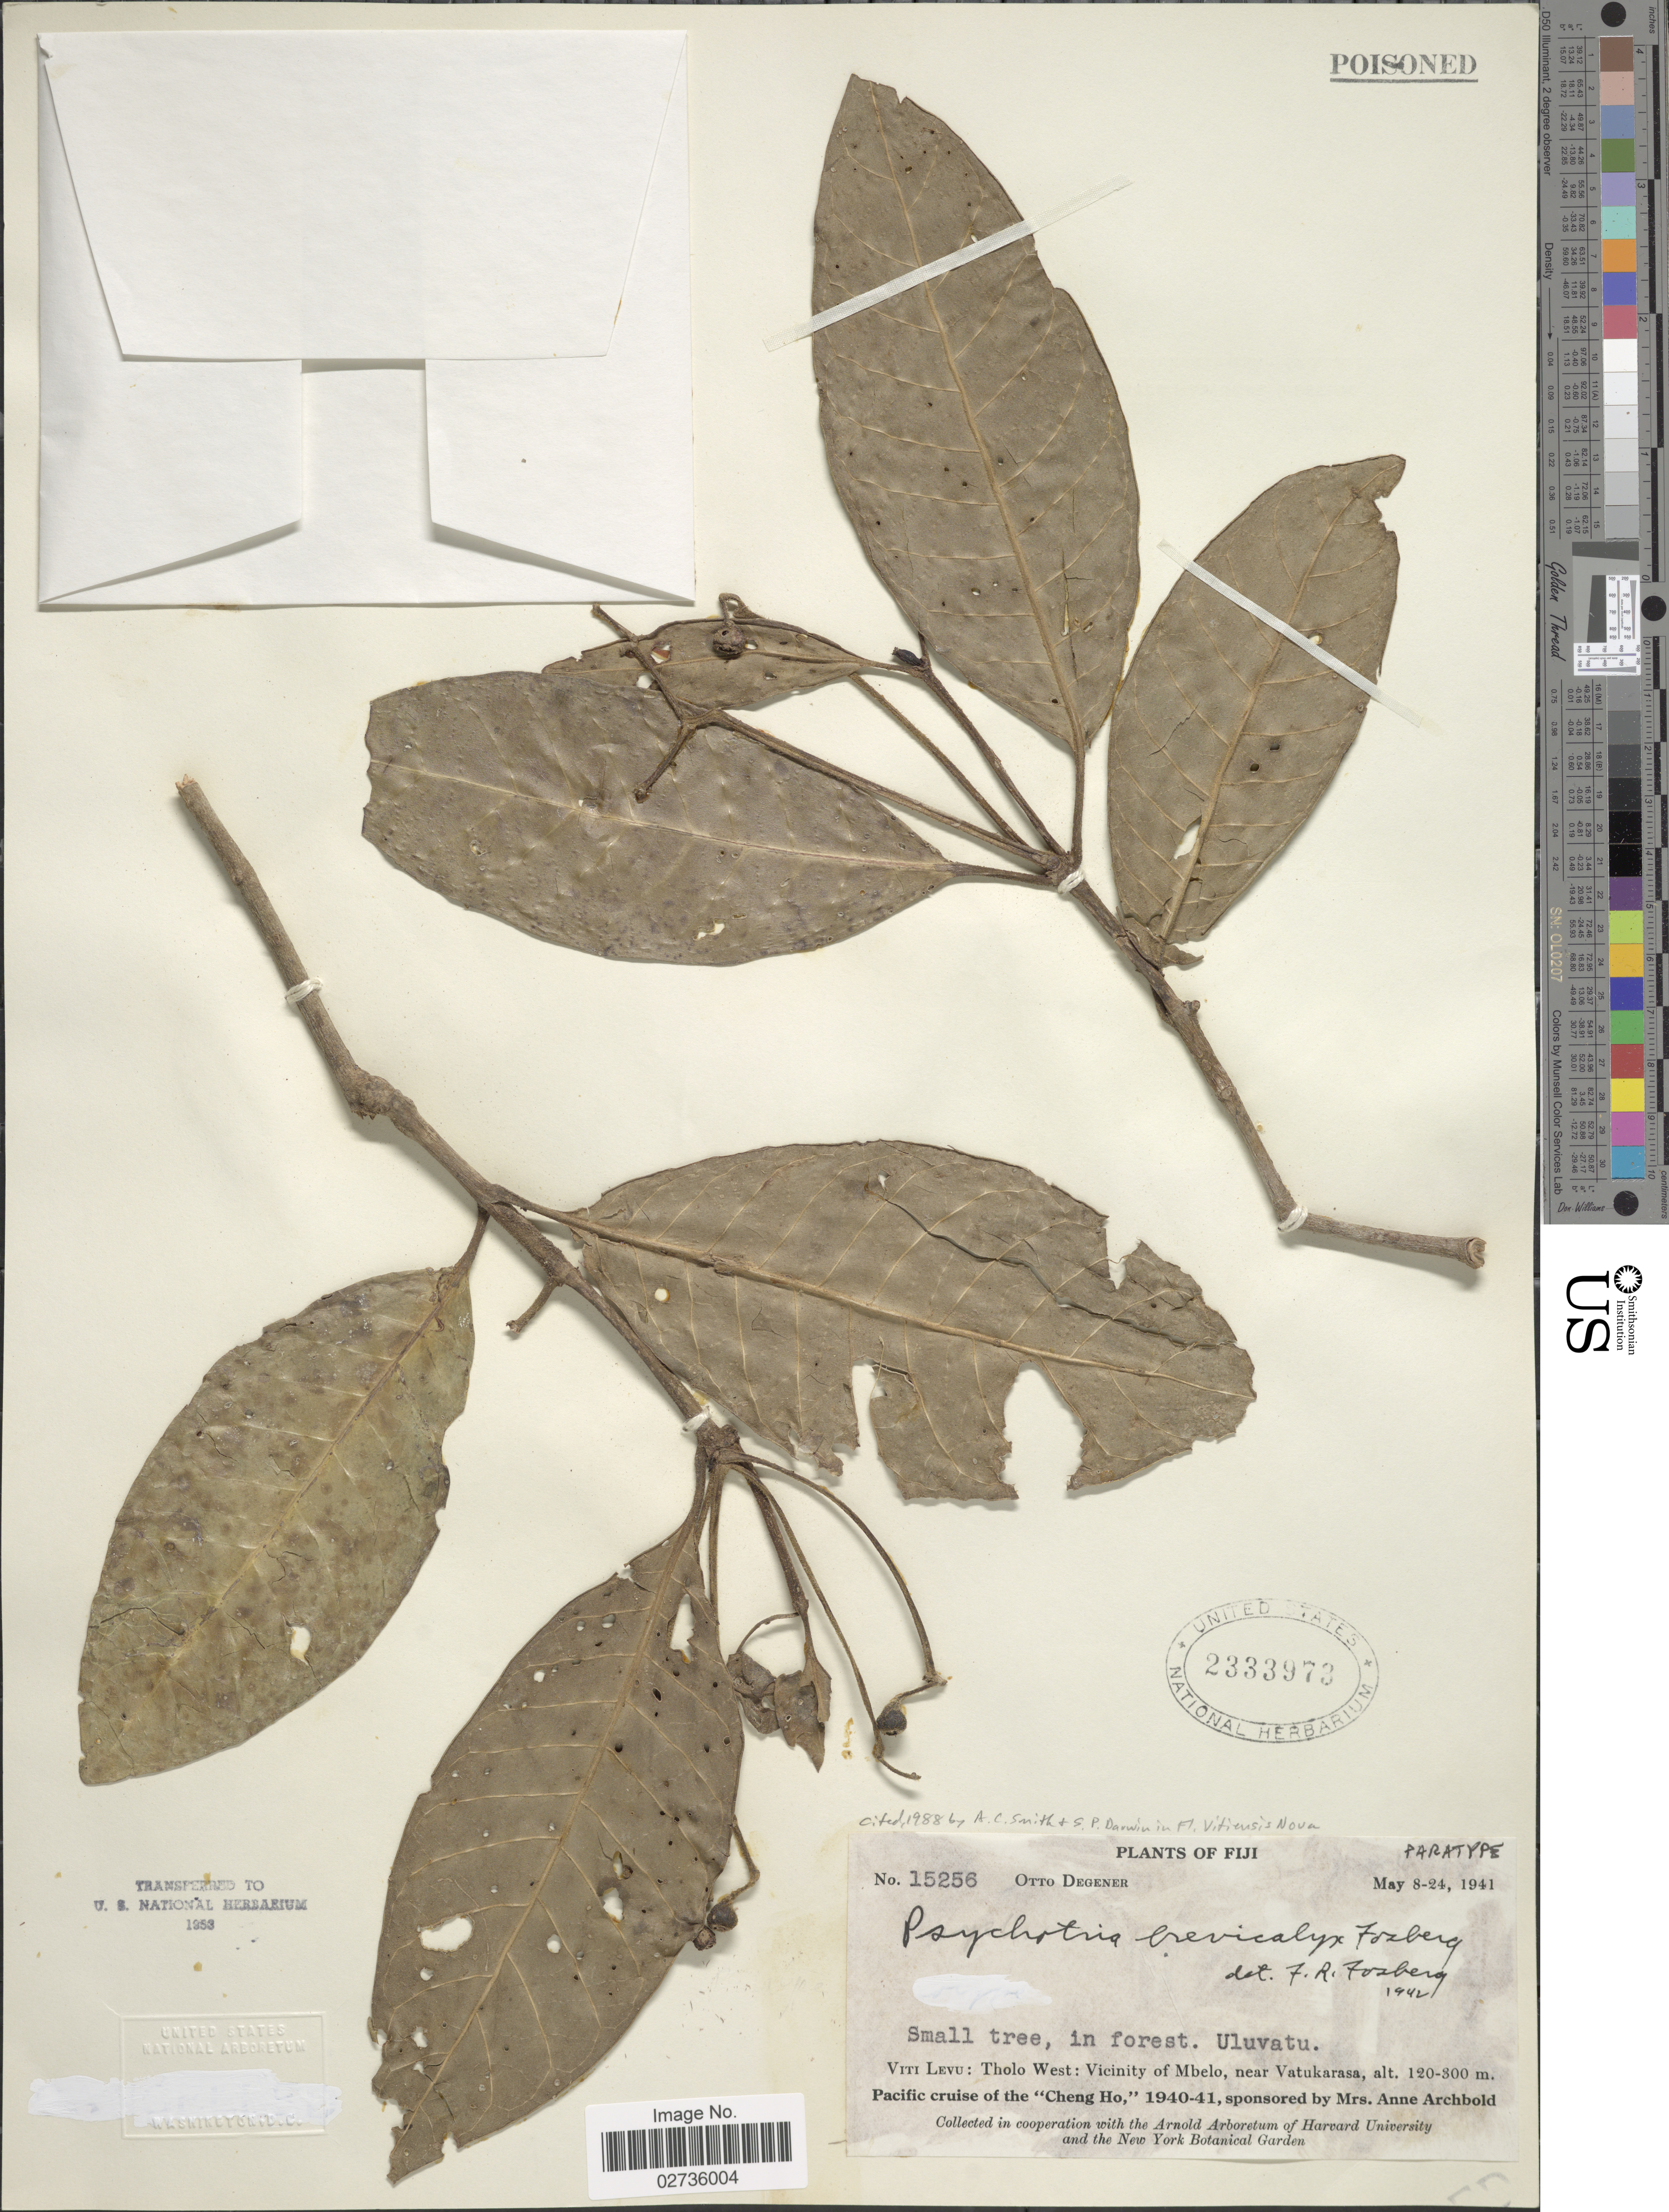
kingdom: Plantae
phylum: Tracheophyta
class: Magnoliopsida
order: Gentianales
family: Rubiaceae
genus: Psychotria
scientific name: Psychotria brevicalyx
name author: Fosberg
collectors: O. Degener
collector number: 15256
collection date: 1941-05-08/1941-05-24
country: Fiji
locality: In forest. Uluvatu. Viti Levu: Tholo West: Vicinity of Mbelo, near Vatukarasa.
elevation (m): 120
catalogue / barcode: US 2333973